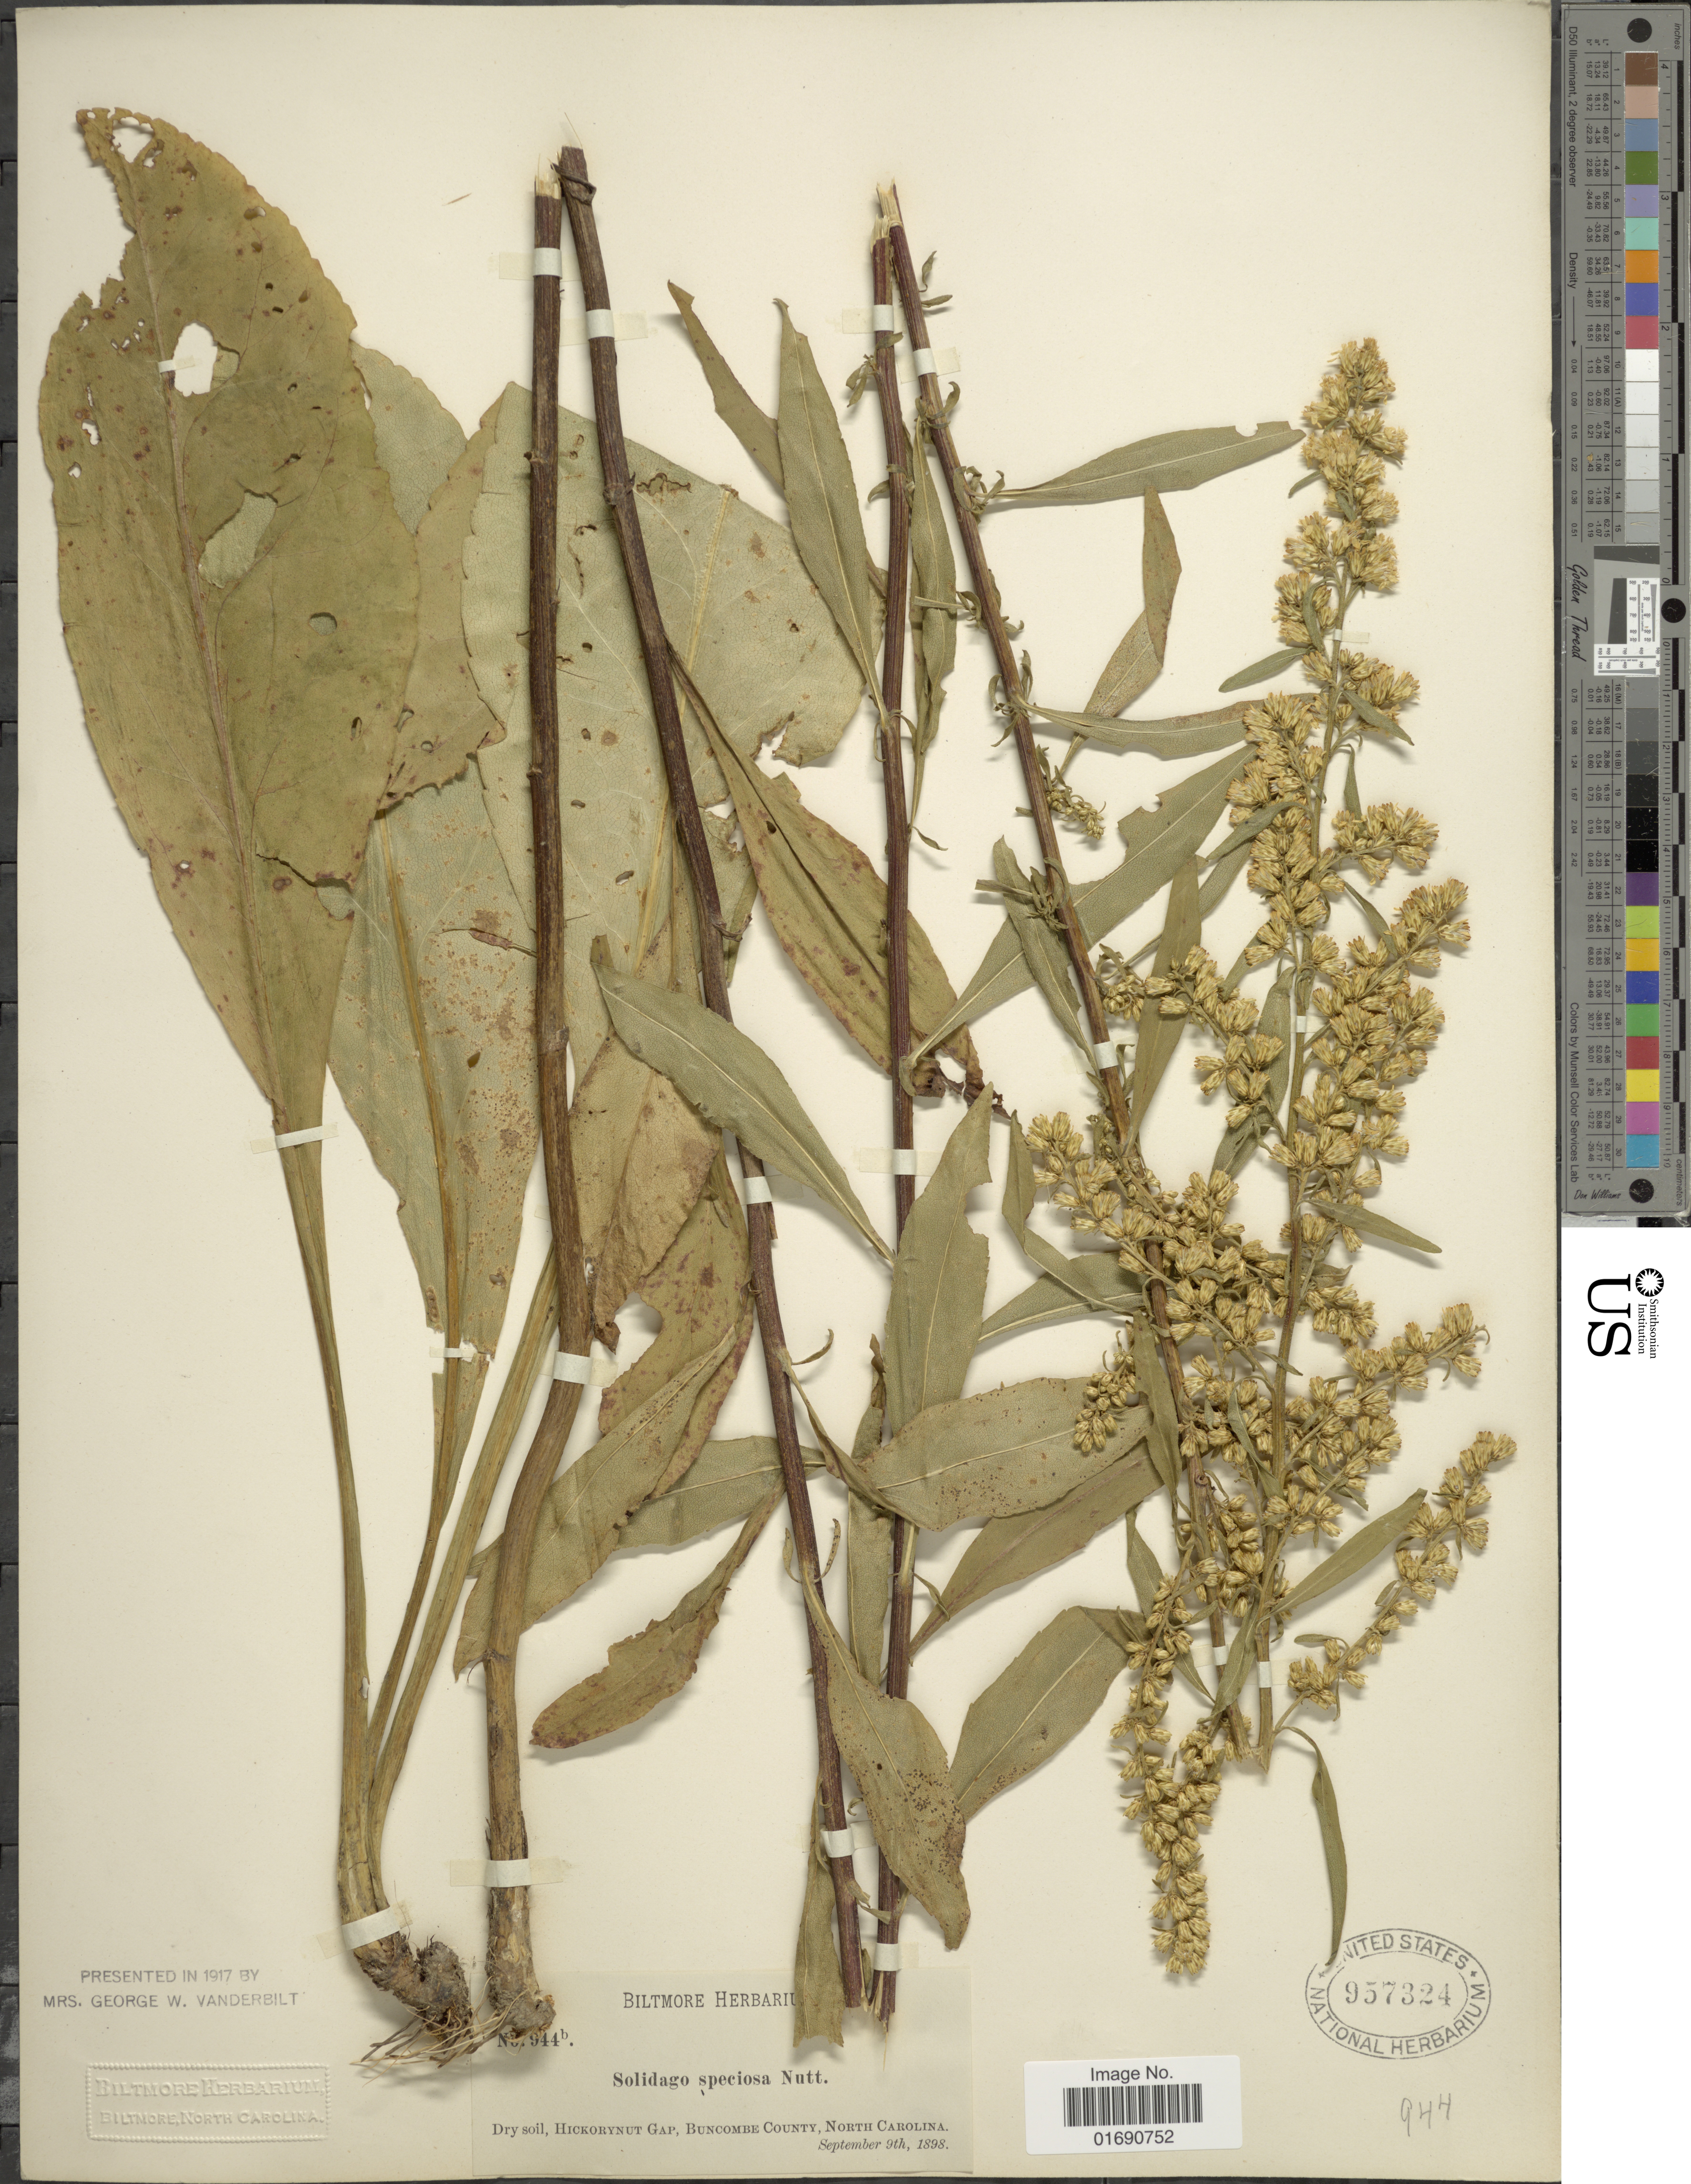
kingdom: Plantae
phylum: Tracheophyta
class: Magnoliopsida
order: Asterales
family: Asteraceae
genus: Solidago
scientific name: Solidago speciosa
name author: Nutt.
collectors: ex herb. Biltmore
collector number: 944b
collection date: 1898-09-09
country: United States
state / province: North Carolina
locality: Dry soil, Hickorynut Gap, Buncombe County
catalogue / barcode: US 957324